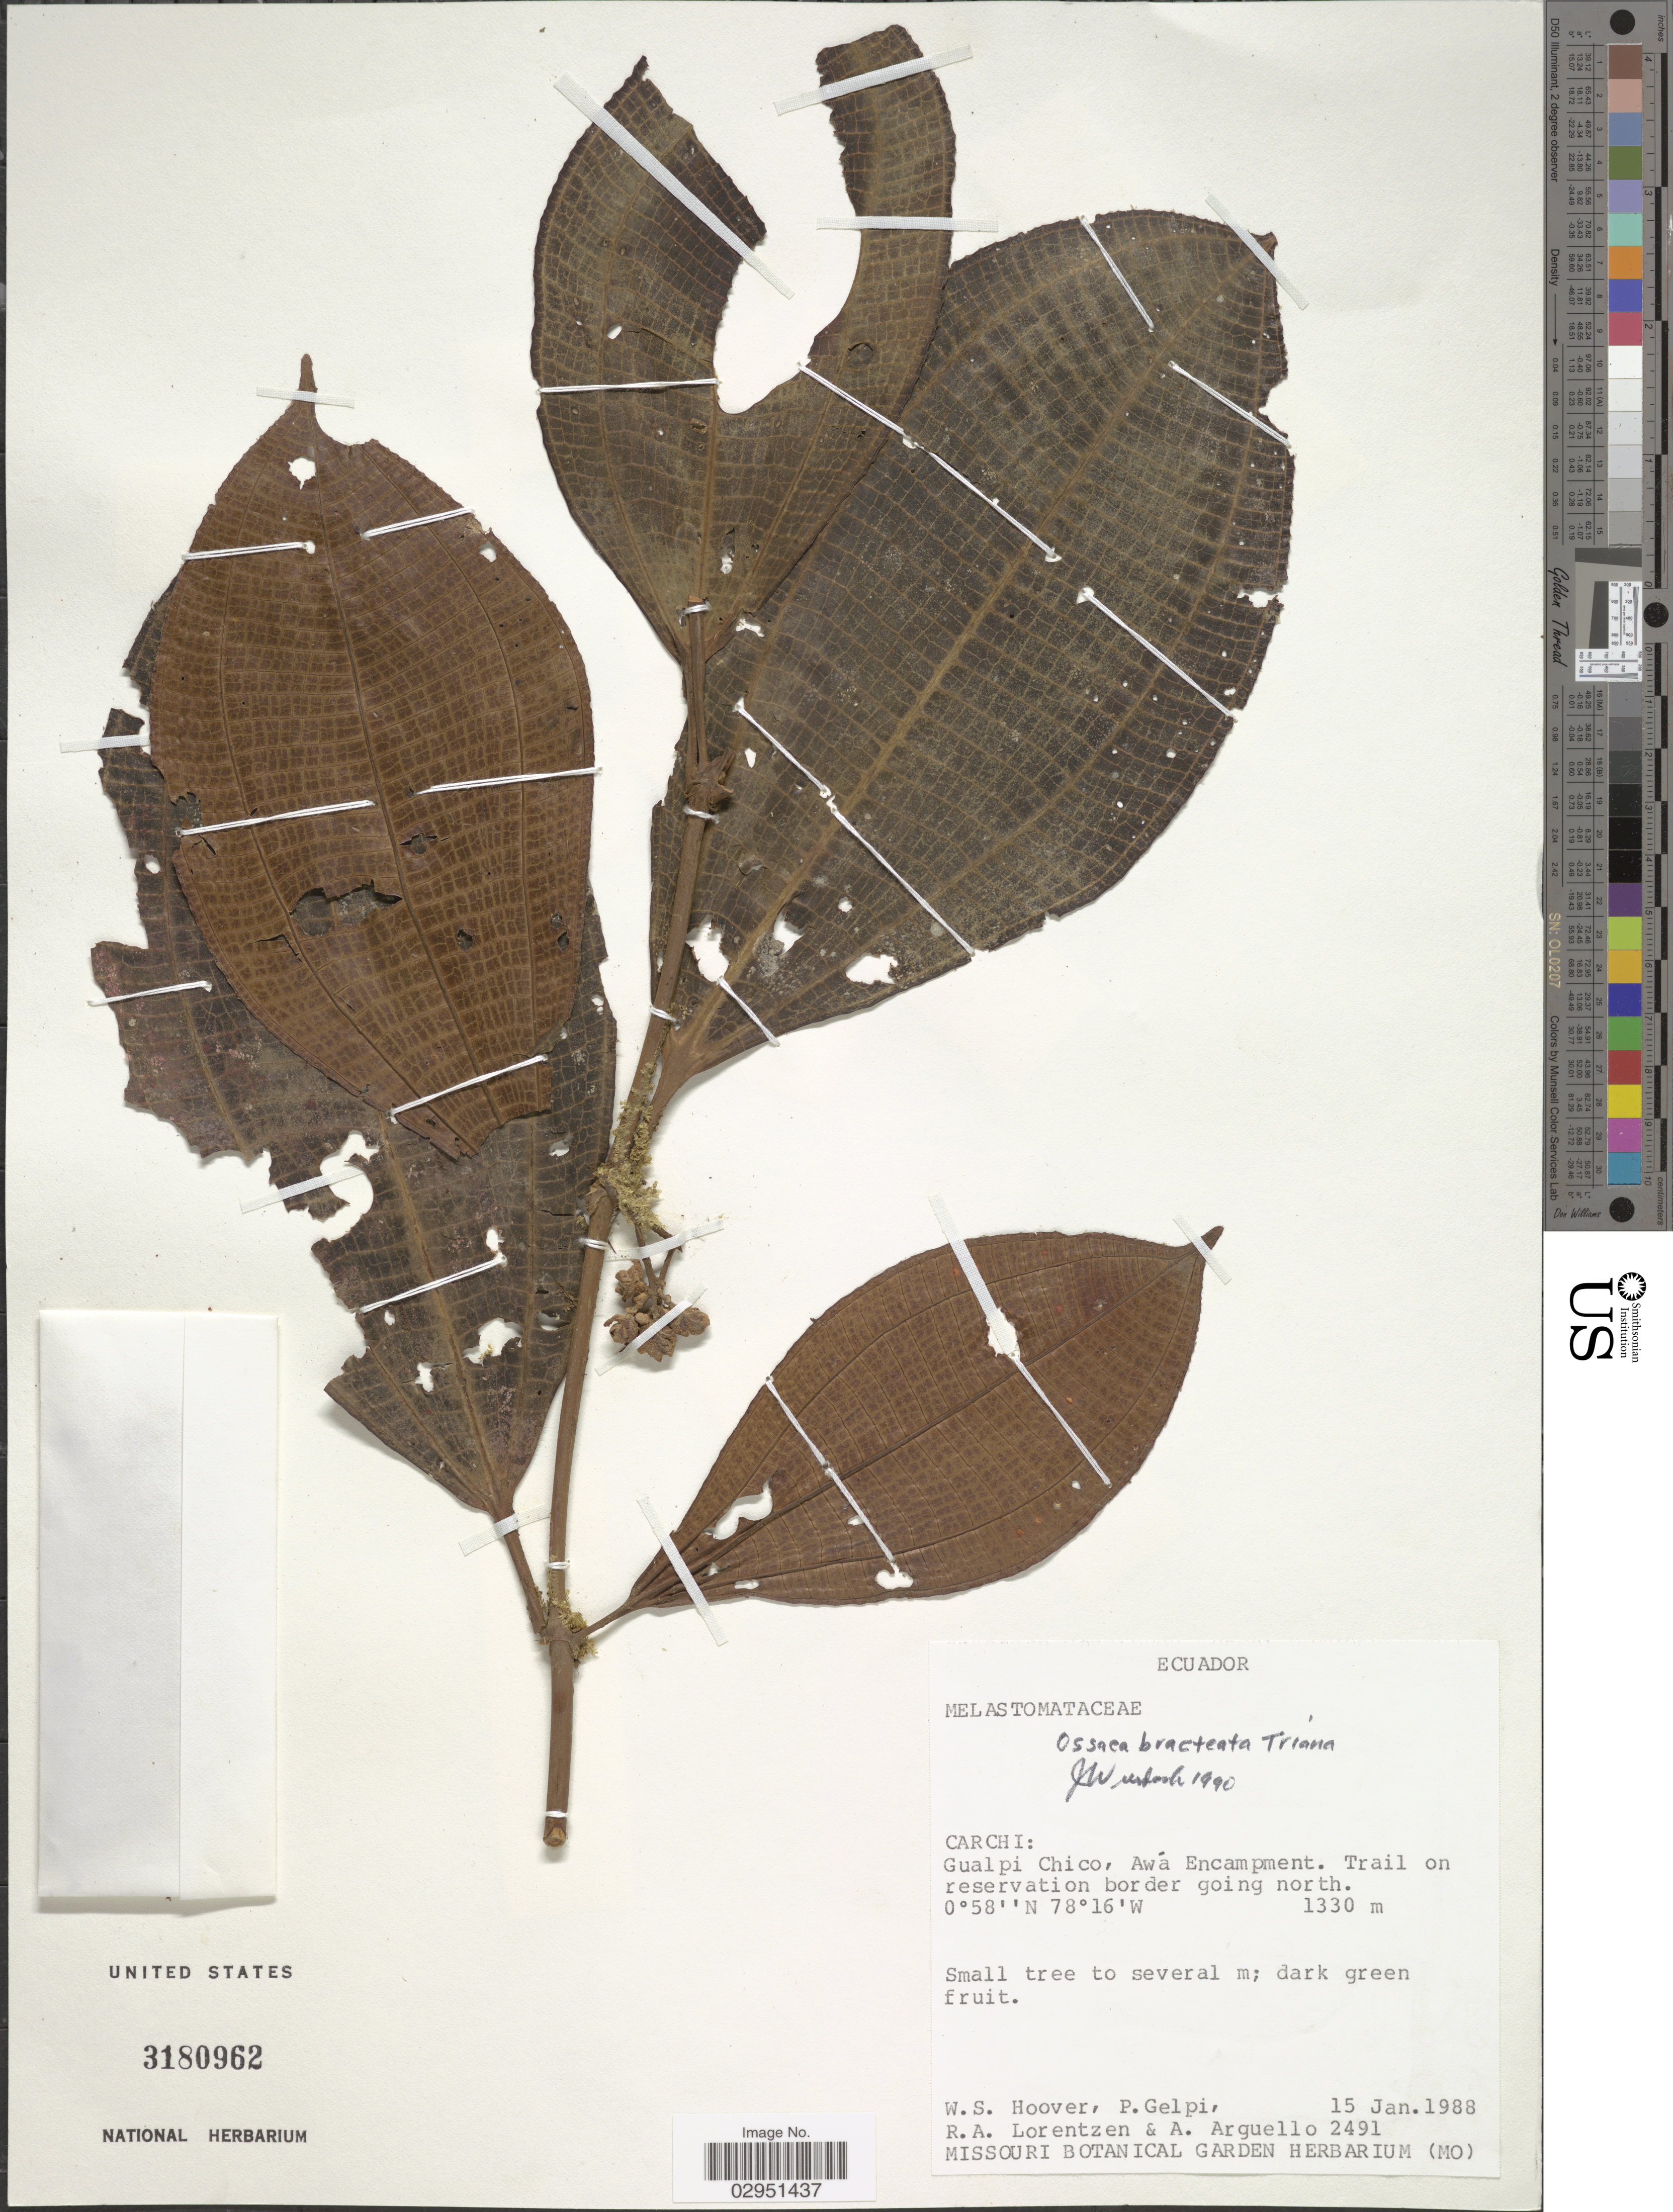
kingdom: Plantae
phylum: Tracheophyta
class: Magnoliopsida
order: Myrtales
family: Melastomataceae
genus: Ossaea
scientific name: Ossaea bracteata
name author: Triana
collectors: W. S. Hoover, P. Gelpi, R. Lorentzen & A. Arguello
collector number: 2491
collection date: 1988-01-15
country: Ecuador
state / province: Carchi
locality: Gualpi Chico, Awá Encampment, Trail on reservation border going north.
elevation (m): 1330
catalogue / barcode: US 3180962